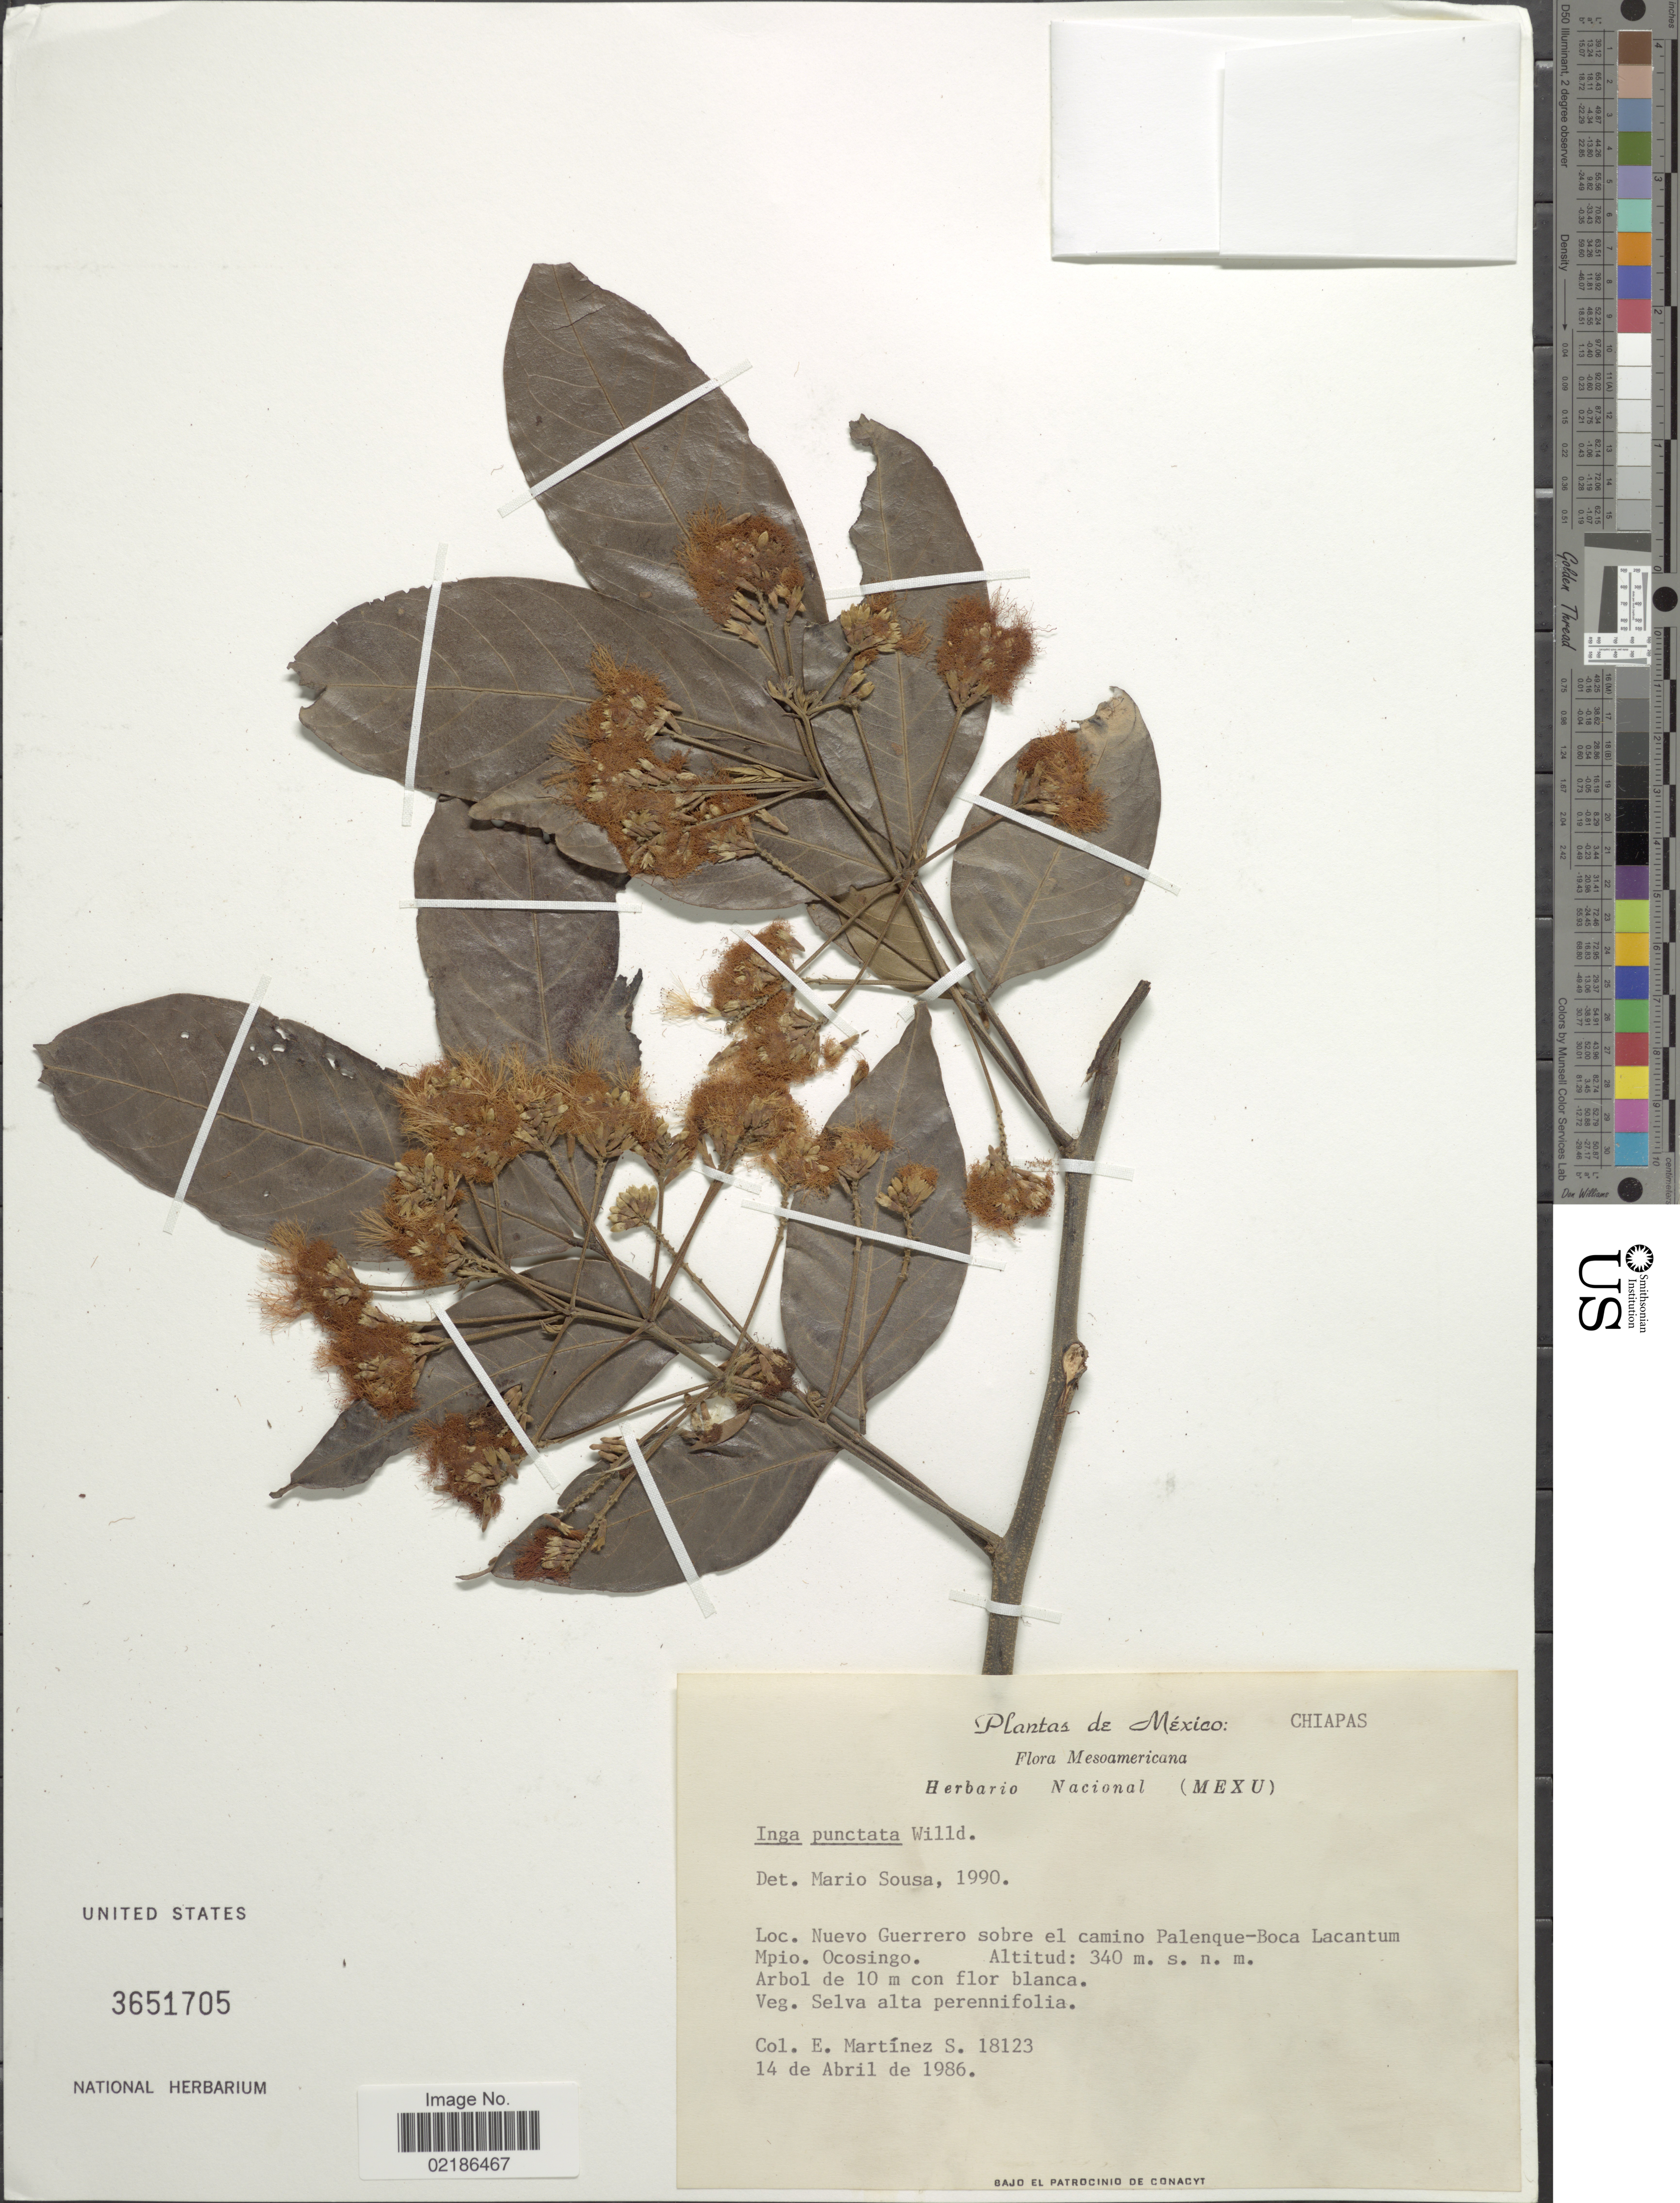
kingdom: Plantae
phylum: Tracheophyta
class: Magnoliopsida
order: Fabales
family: Fabaceae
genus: Inga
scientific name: Inga punctata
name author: Willd.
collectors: E. M. Martínez S.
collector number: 18123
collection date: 1986-04-14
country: Mexico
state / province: Chiapas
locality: Nuevo Guerrero sobre el camino Palenque-Boca Lacantum, Mpio. Ocosingo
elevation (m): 340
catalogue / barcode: US 3651705